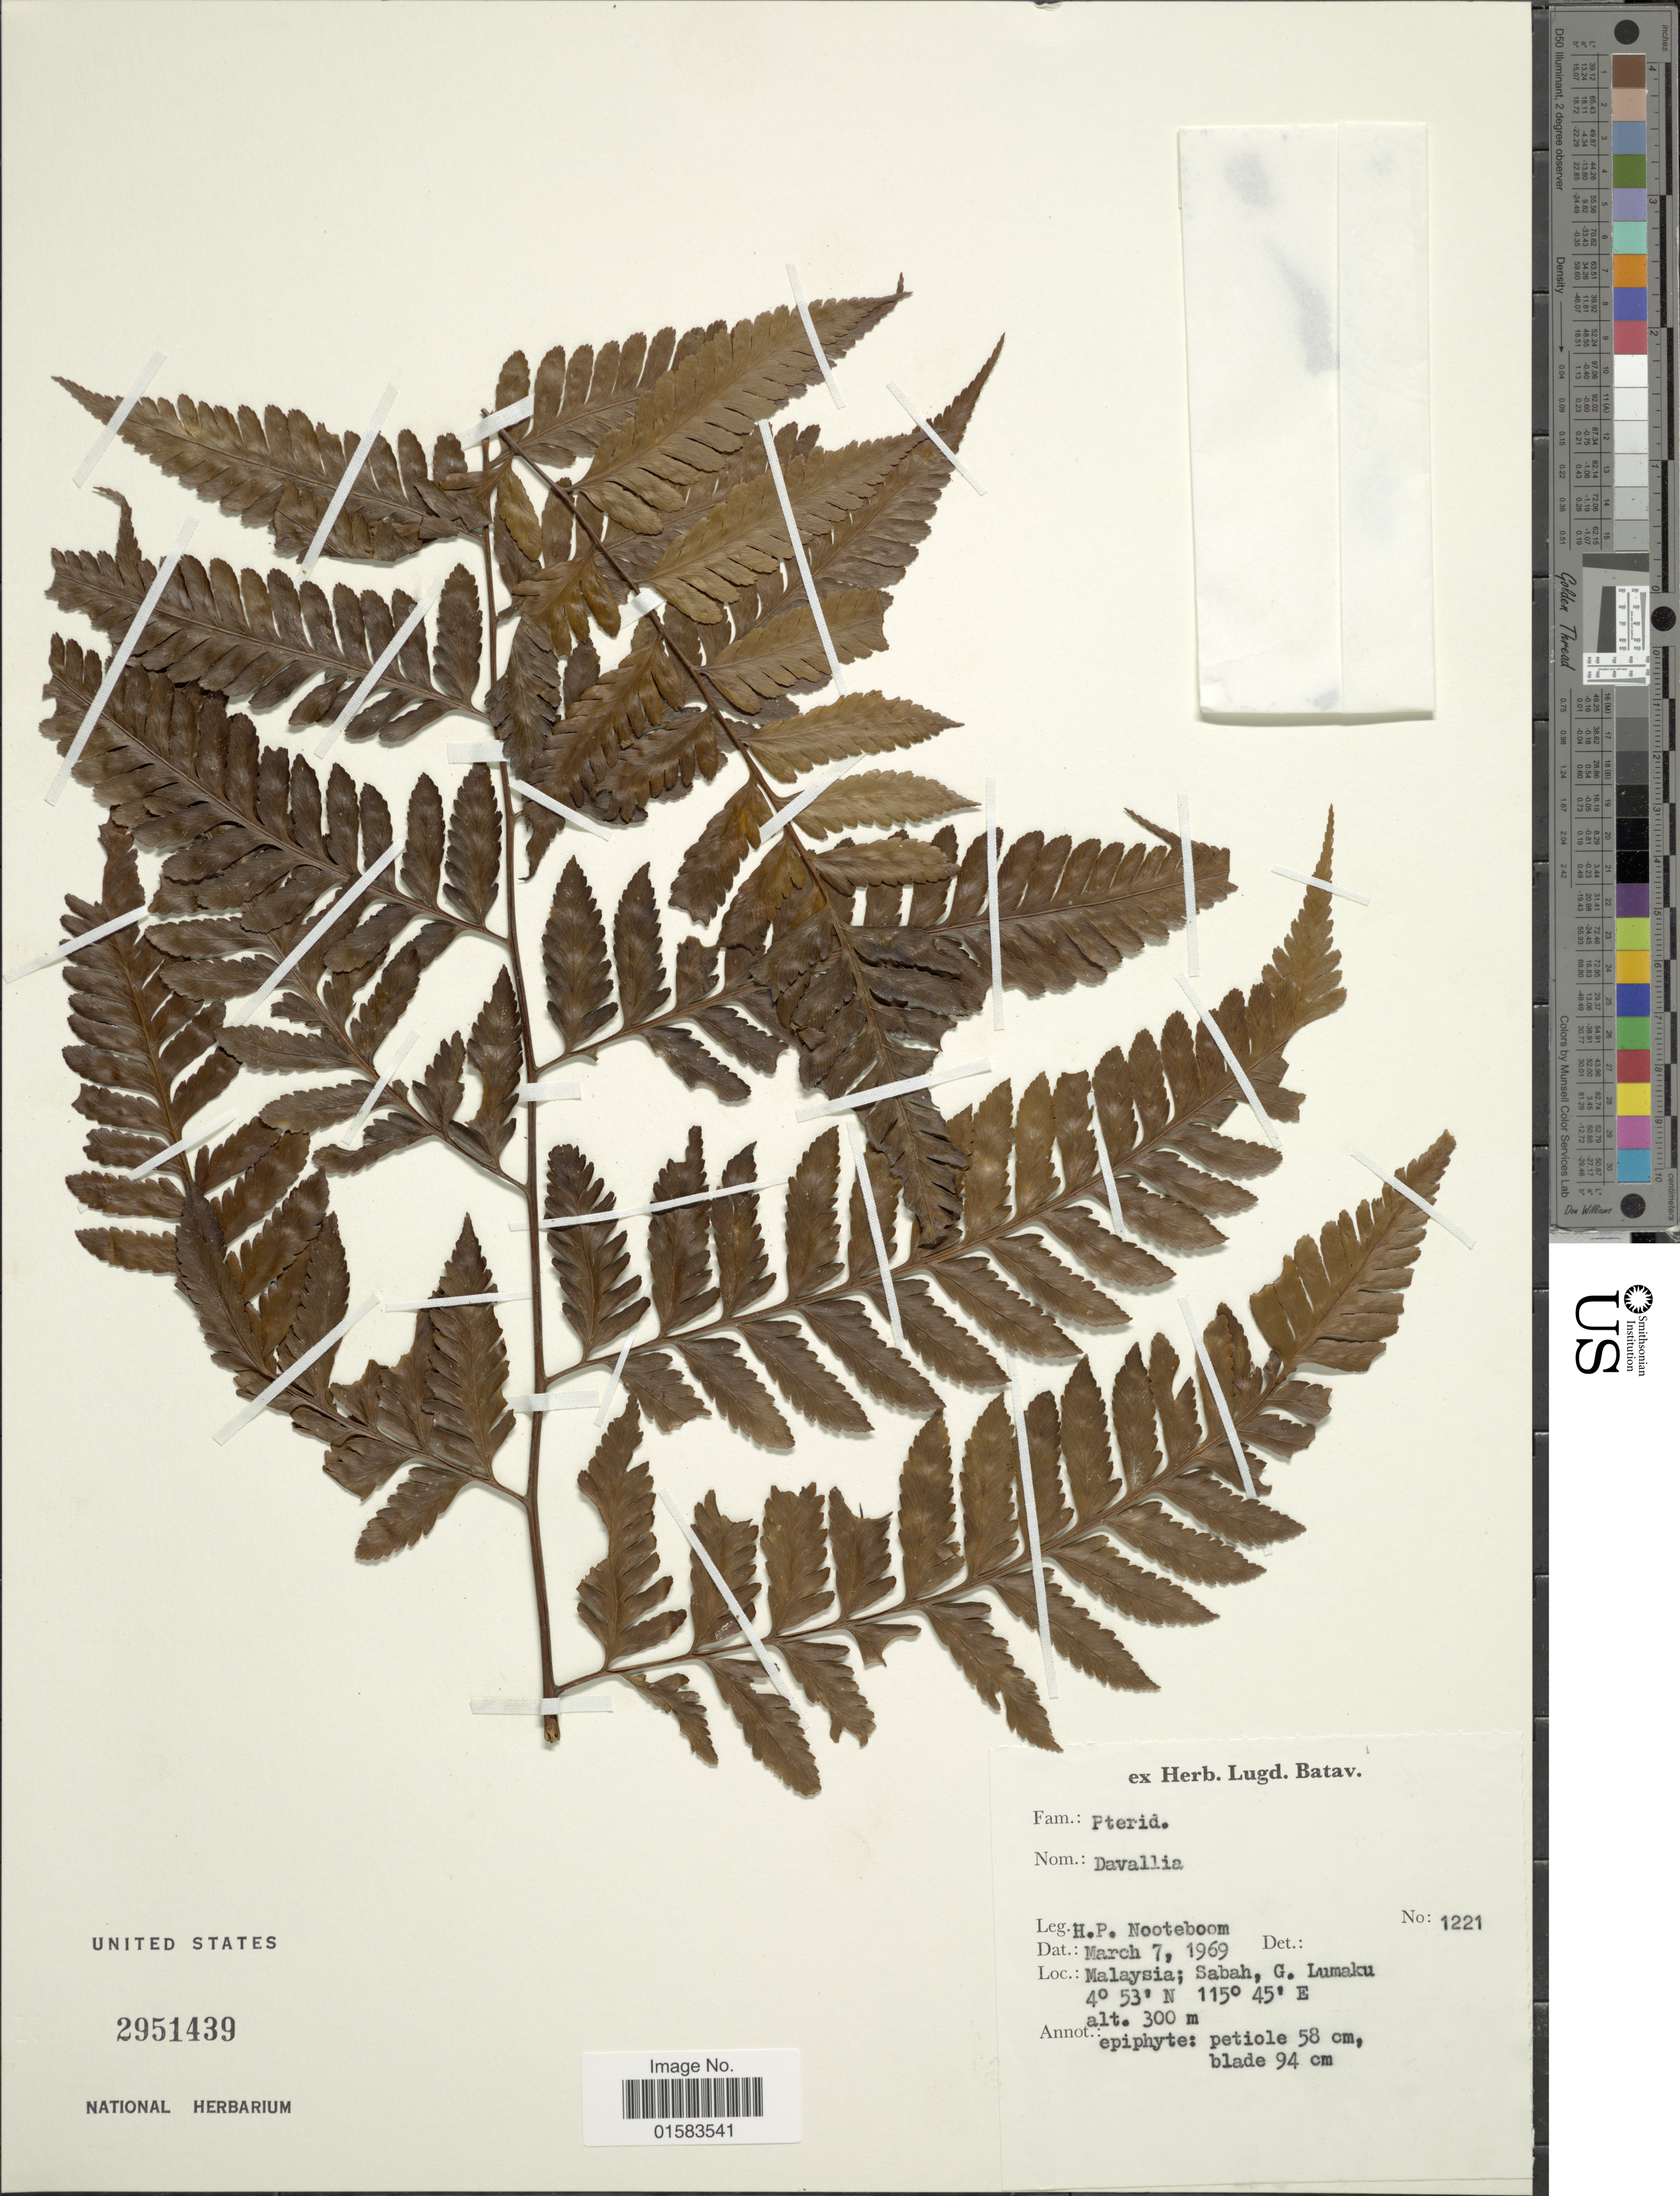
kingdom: Plantae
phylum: Tracheophyta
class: Polypodiopsida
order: Polypodiales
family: Davalliaceae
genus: Davallia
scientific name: Davallia sp.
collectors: H. P. Nooteboom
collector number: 1221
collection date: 1969-03-07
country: Malaysia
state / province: Sabah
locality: G. Lumaku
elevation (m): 300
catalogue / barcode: US 2951439